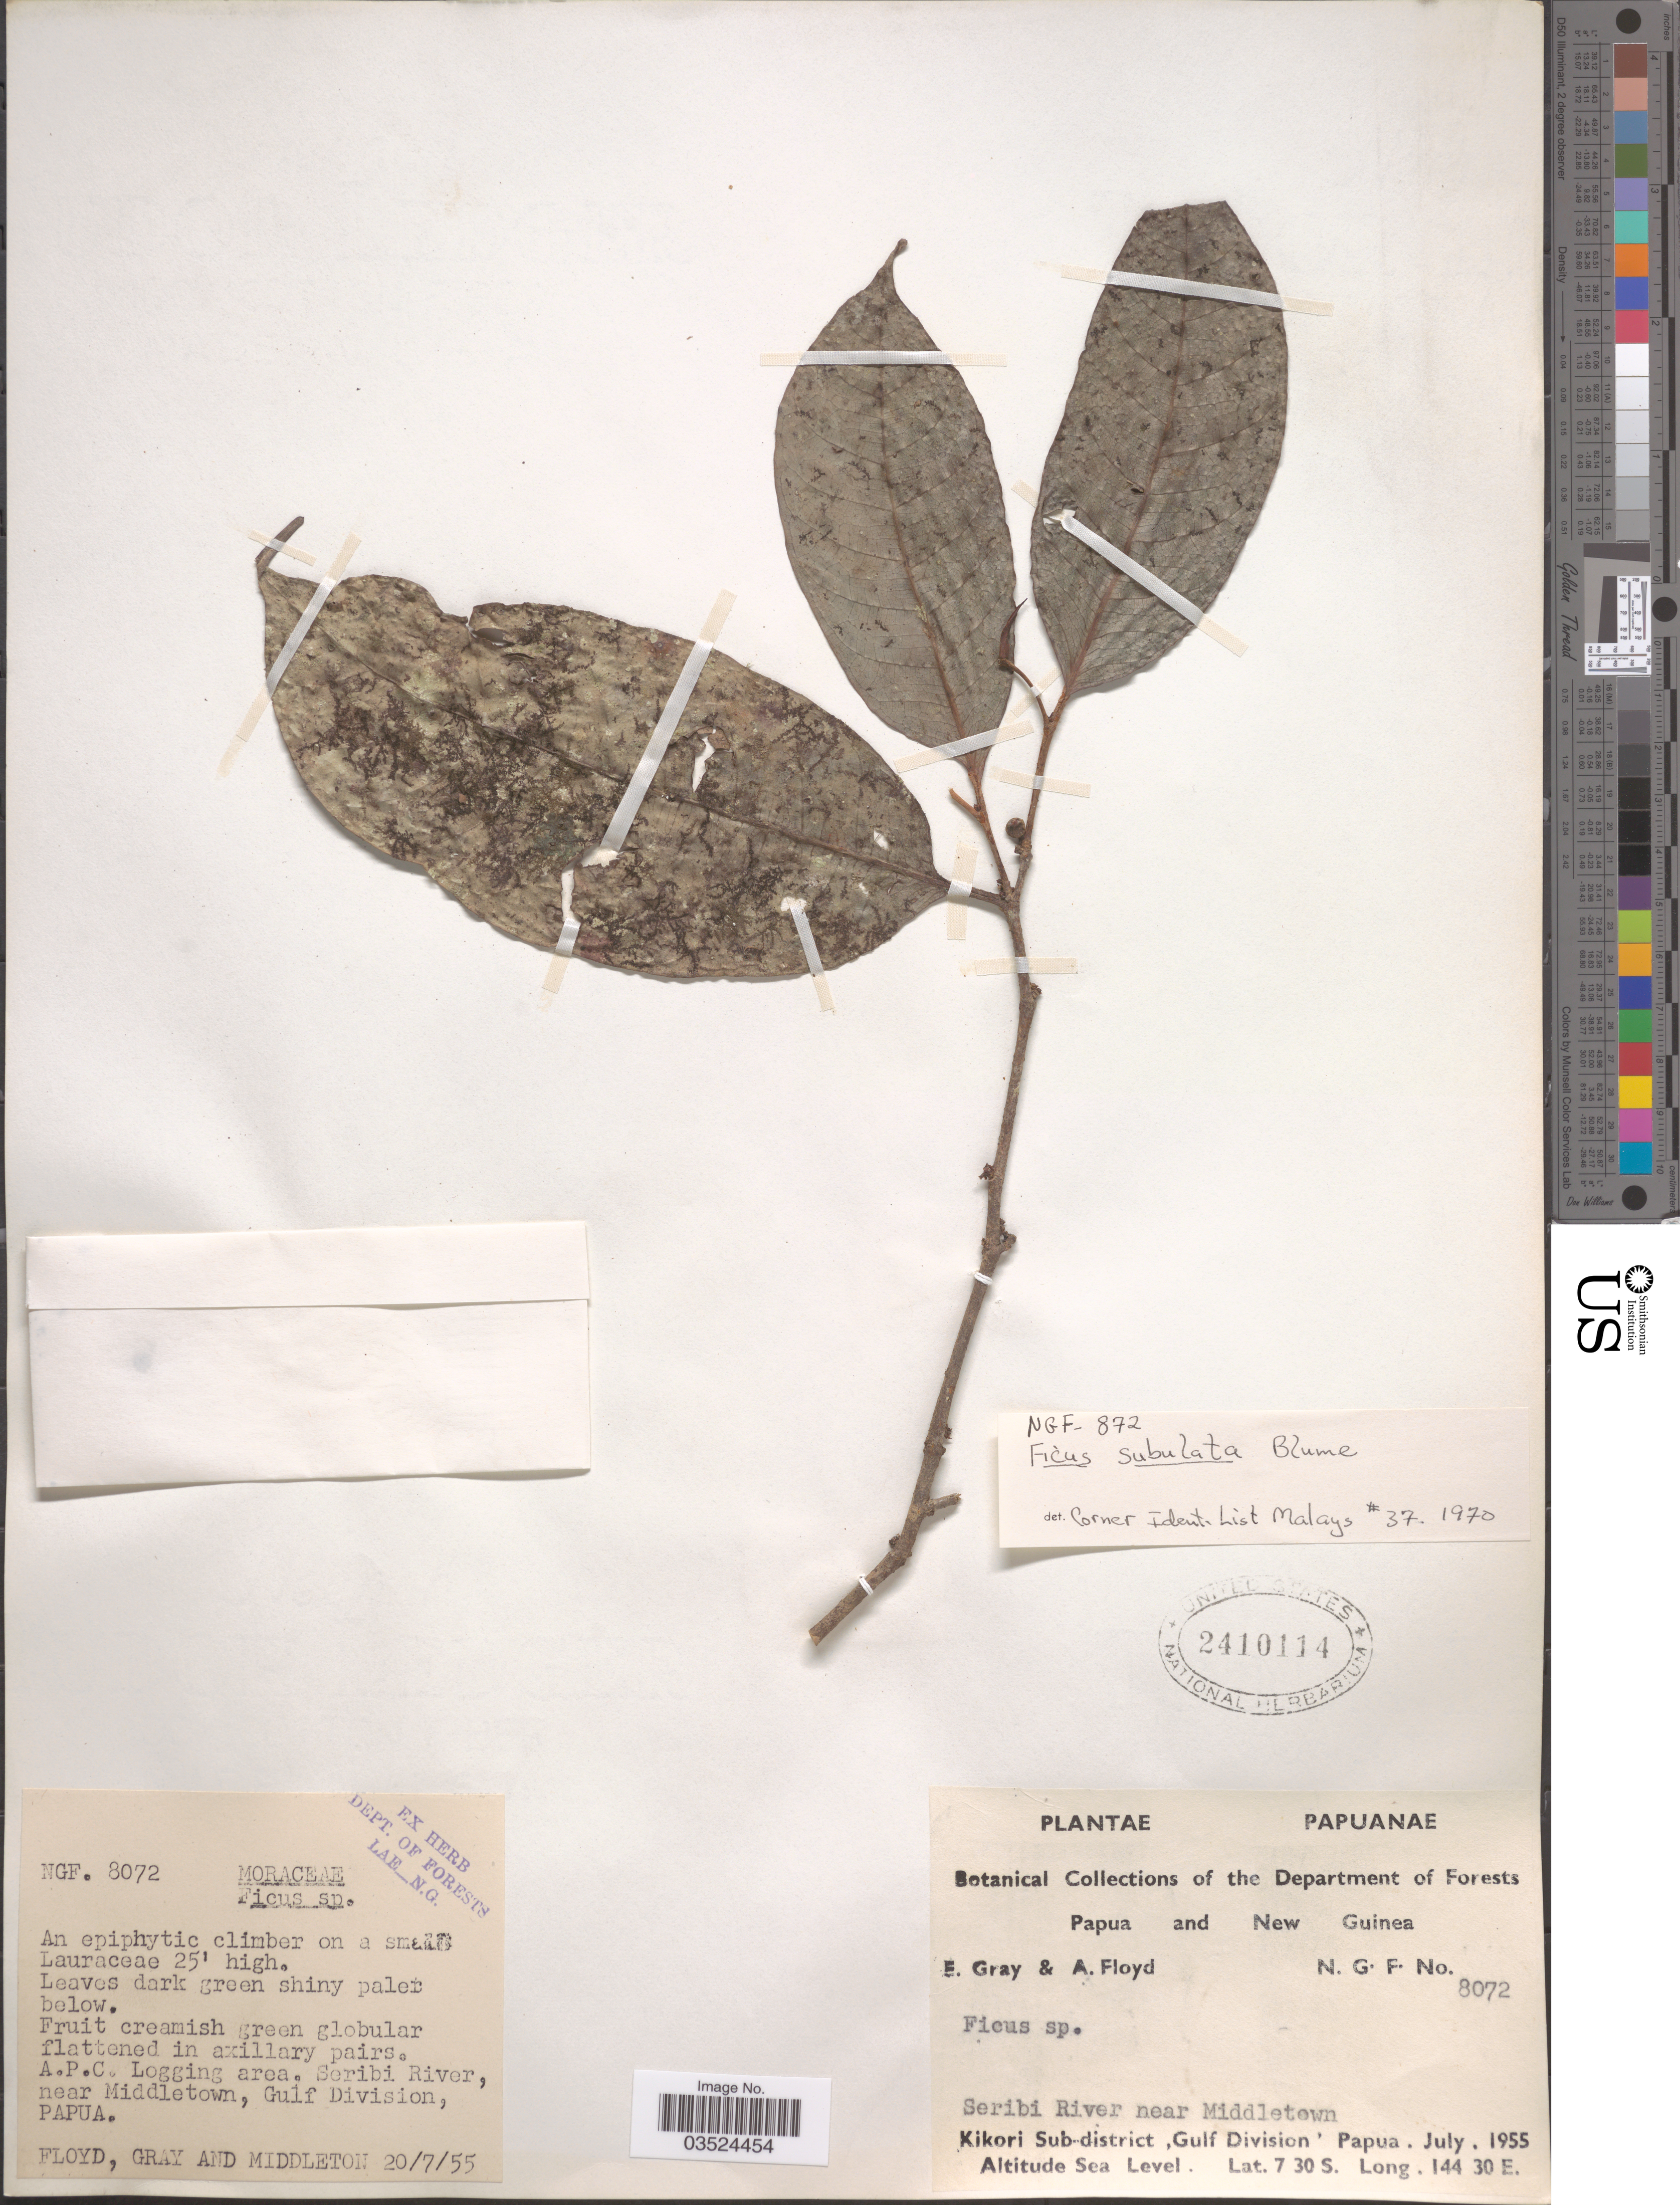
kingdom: Plantae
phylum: Tracheophyta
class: Magnoliopsida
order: Rosales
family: Moraceae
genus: Ficus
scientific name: Ficus subulata var. subulata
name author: Blume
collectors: A. Floyd, E. Gray & Middleton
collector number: NGF8072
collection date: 1955-07-20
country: Papua New Guinea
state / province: Gulf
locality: Logging area. Seribi River, near Middletown. Kikori Sub-district, Gulf Division, Papua.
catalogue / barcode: US 2410114